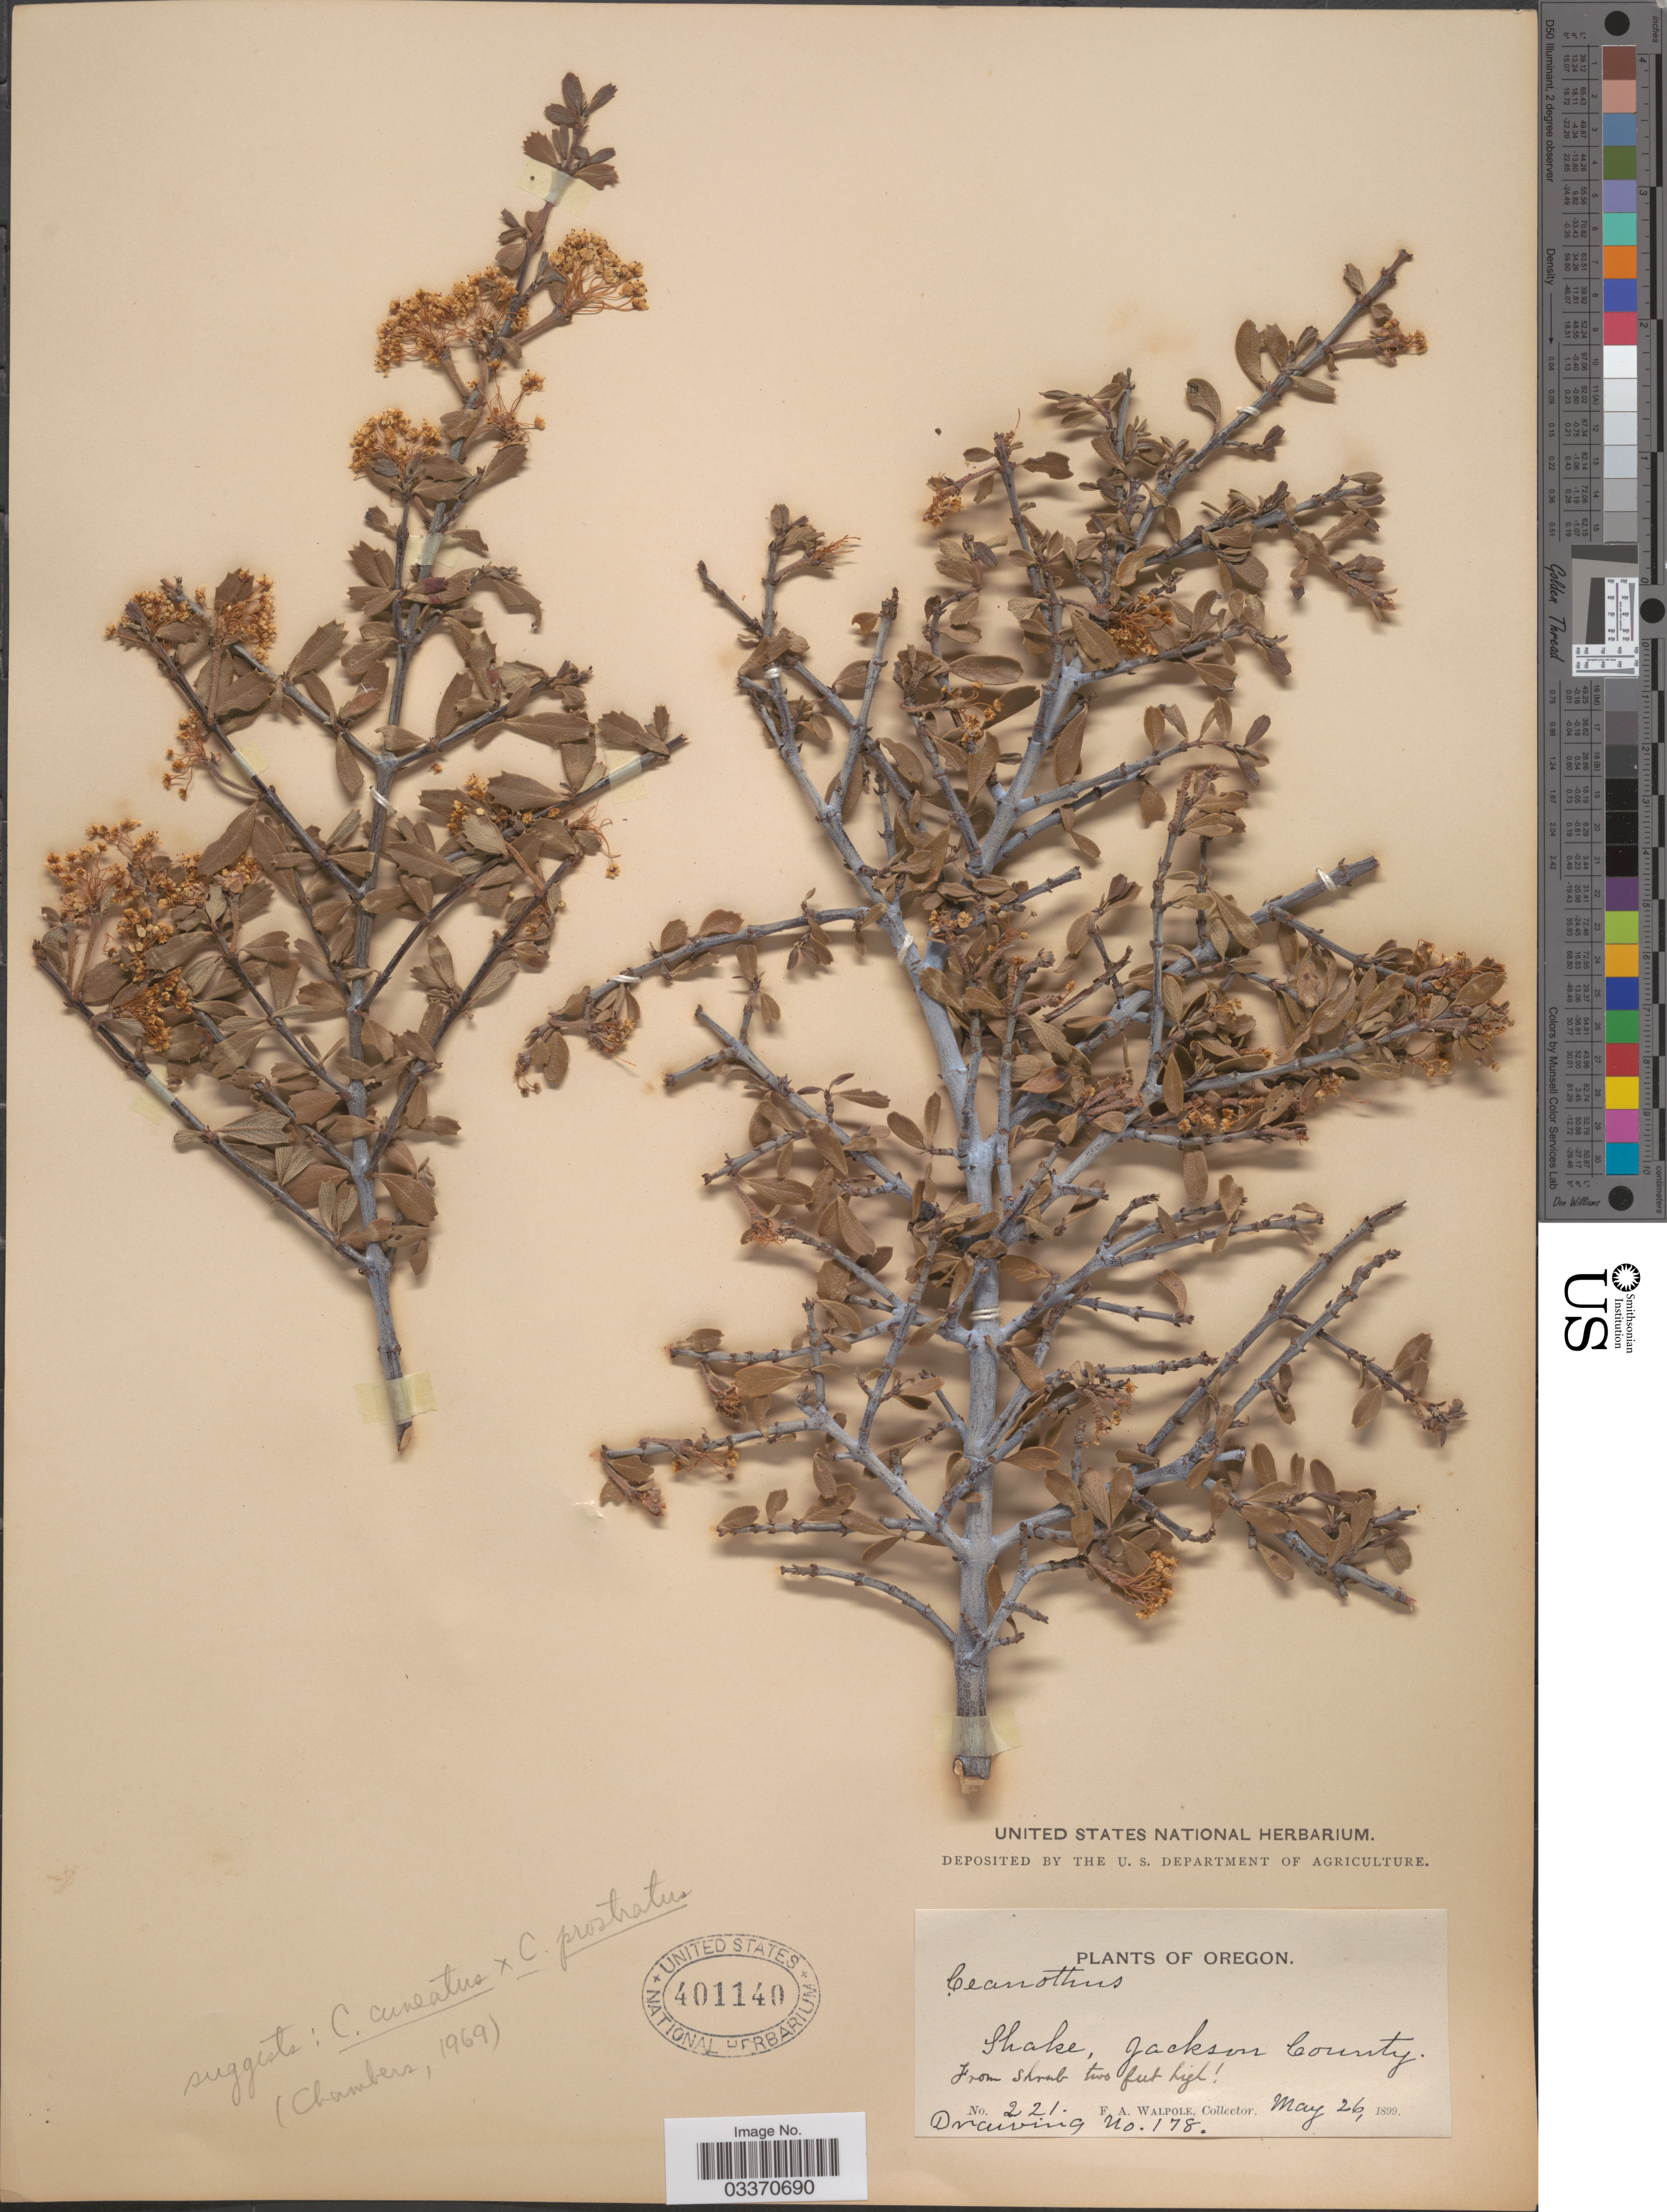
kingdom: Plantae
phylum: Tracheophyta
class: Magnoliopsida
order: Rosales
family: Rhamnaceae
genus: Ceanothus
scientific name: Ceanothus cuneatus x C. prostratus Benth.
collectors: F. Walpole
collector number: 221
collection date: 1899-05-26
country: United States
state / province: Oregon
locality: Shake, Jackson County.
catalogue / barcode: US 401140